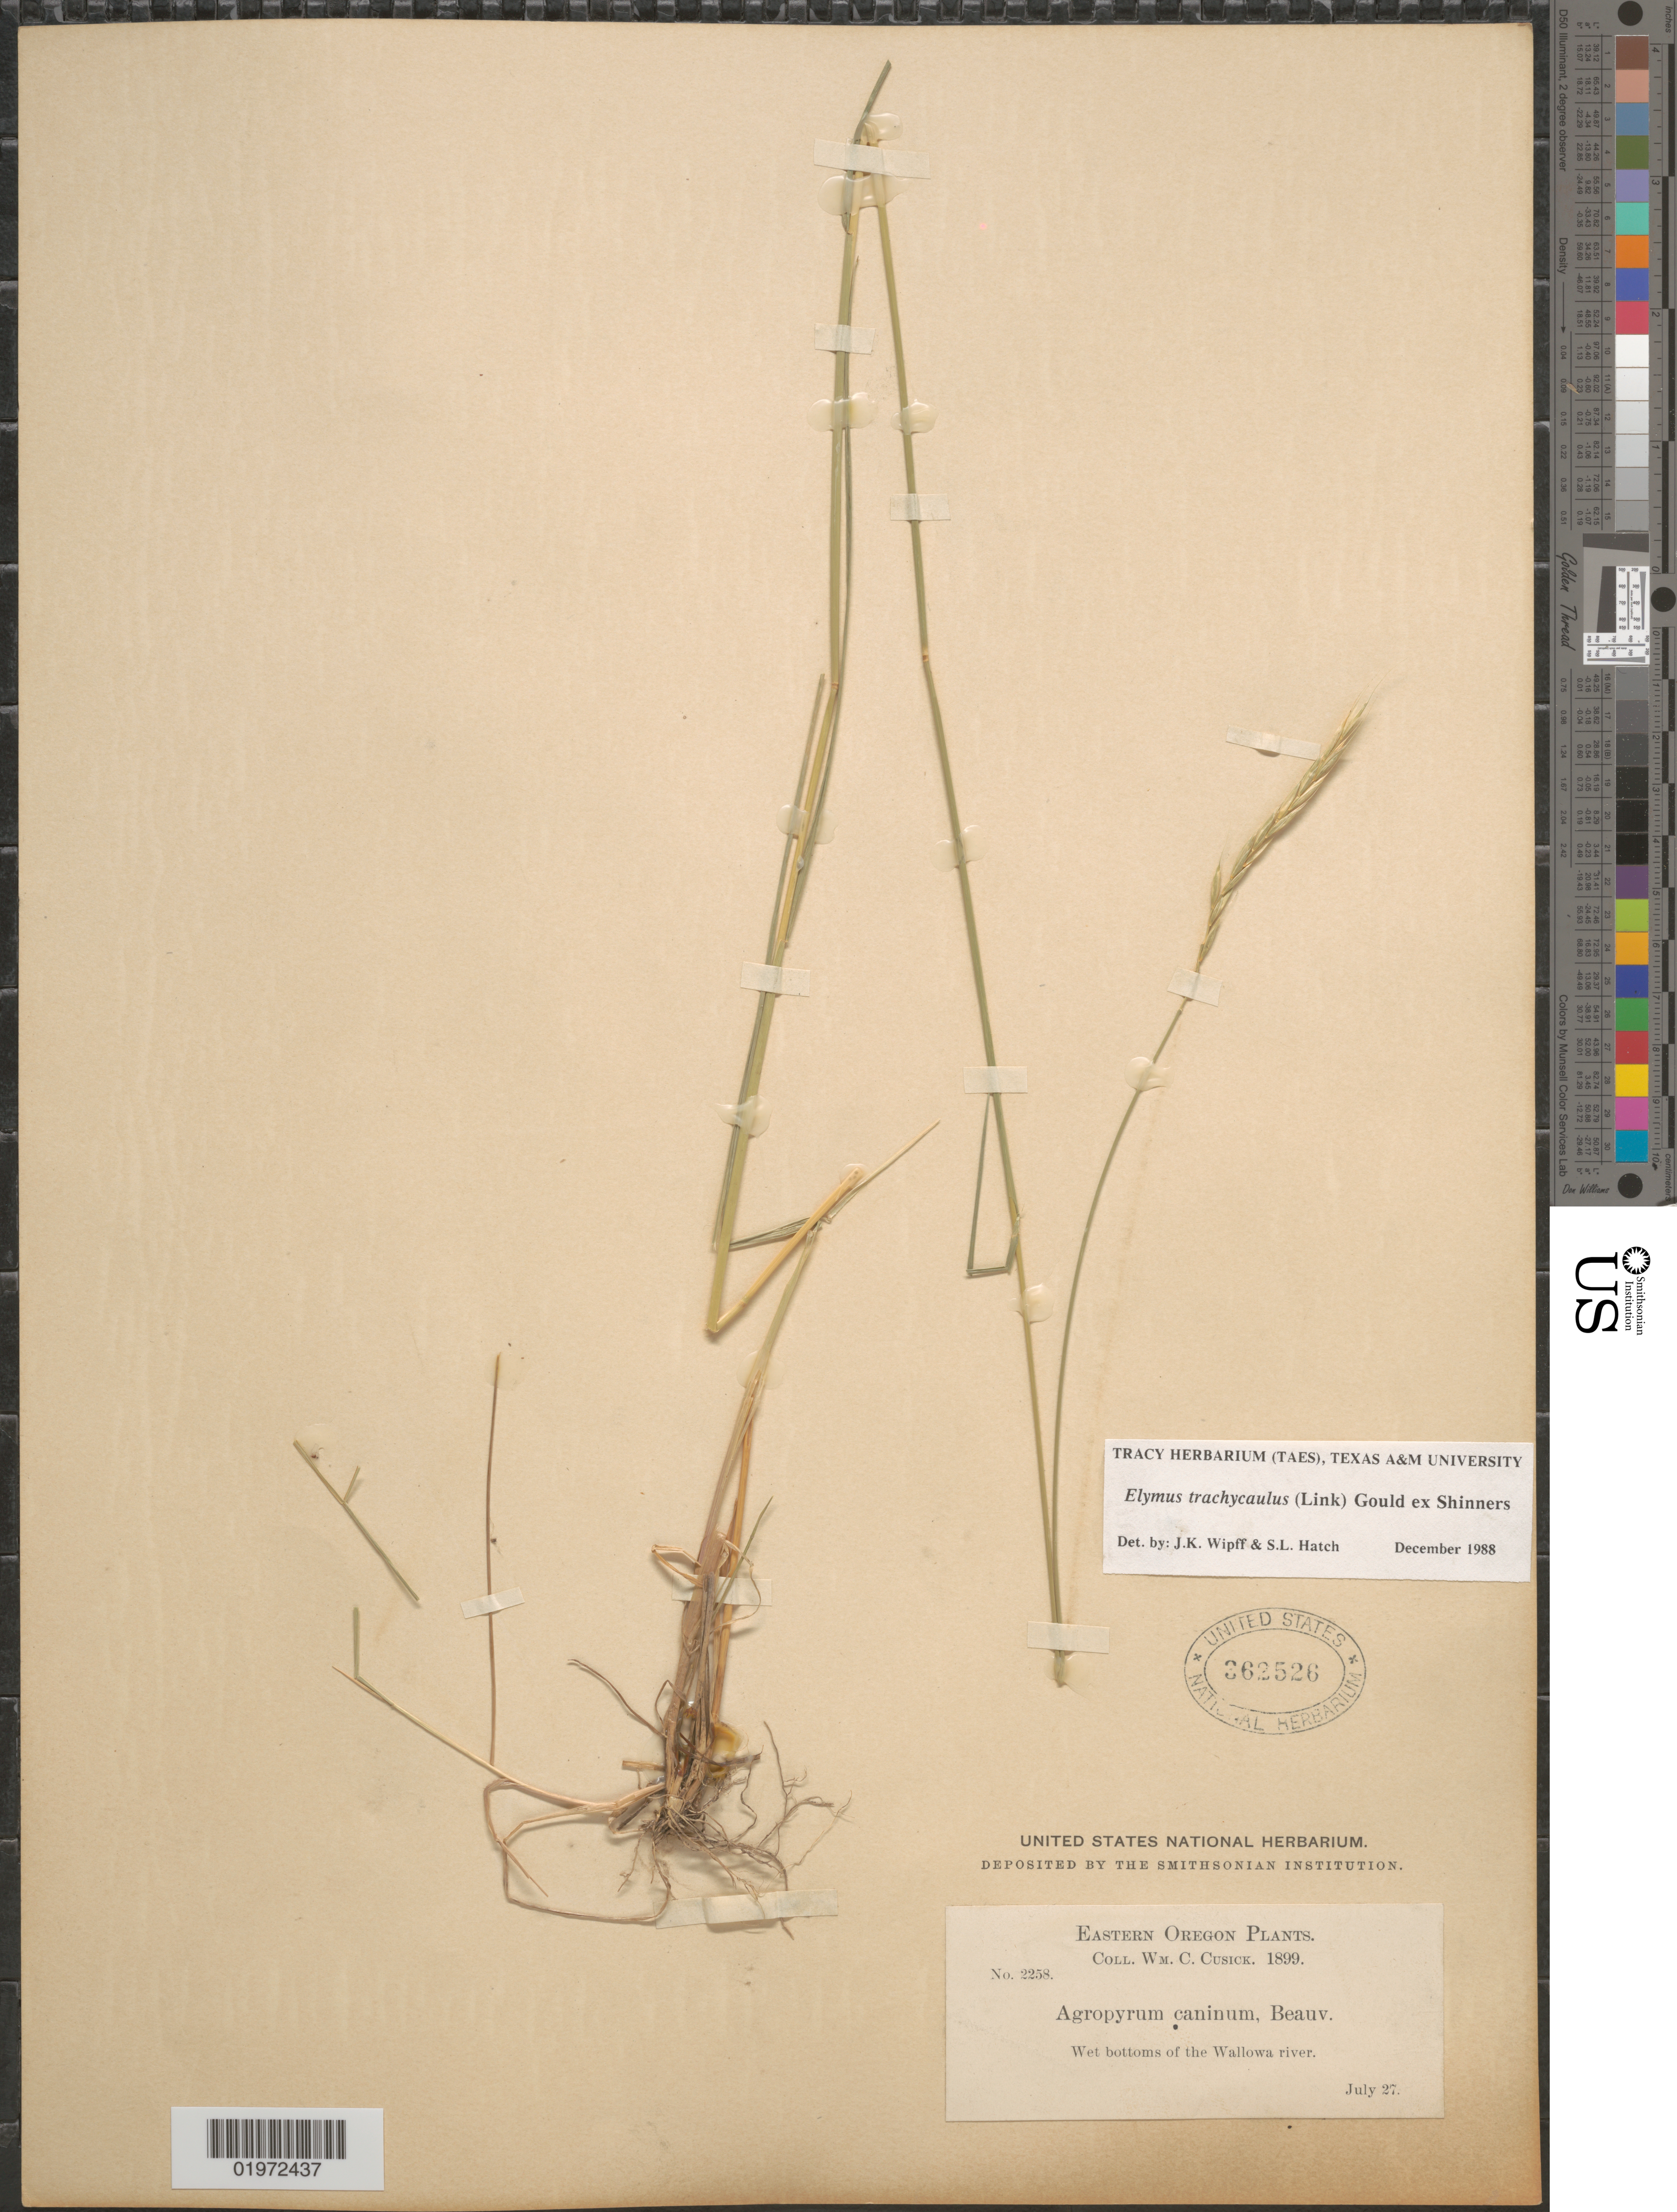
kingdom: Plantae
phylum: Tracheophyta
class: Liliopsida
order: Poales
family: Poaceae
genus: Elymus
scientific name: Elymus trachycaulus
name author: (Link) Gould ex Shinners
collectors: W. C. Cusick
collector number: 2258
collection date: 1899-07-27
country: United States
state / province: Oregon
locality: Eastern Oregon. Wet bottoms of the Wallowa river.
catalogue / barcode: US 362526